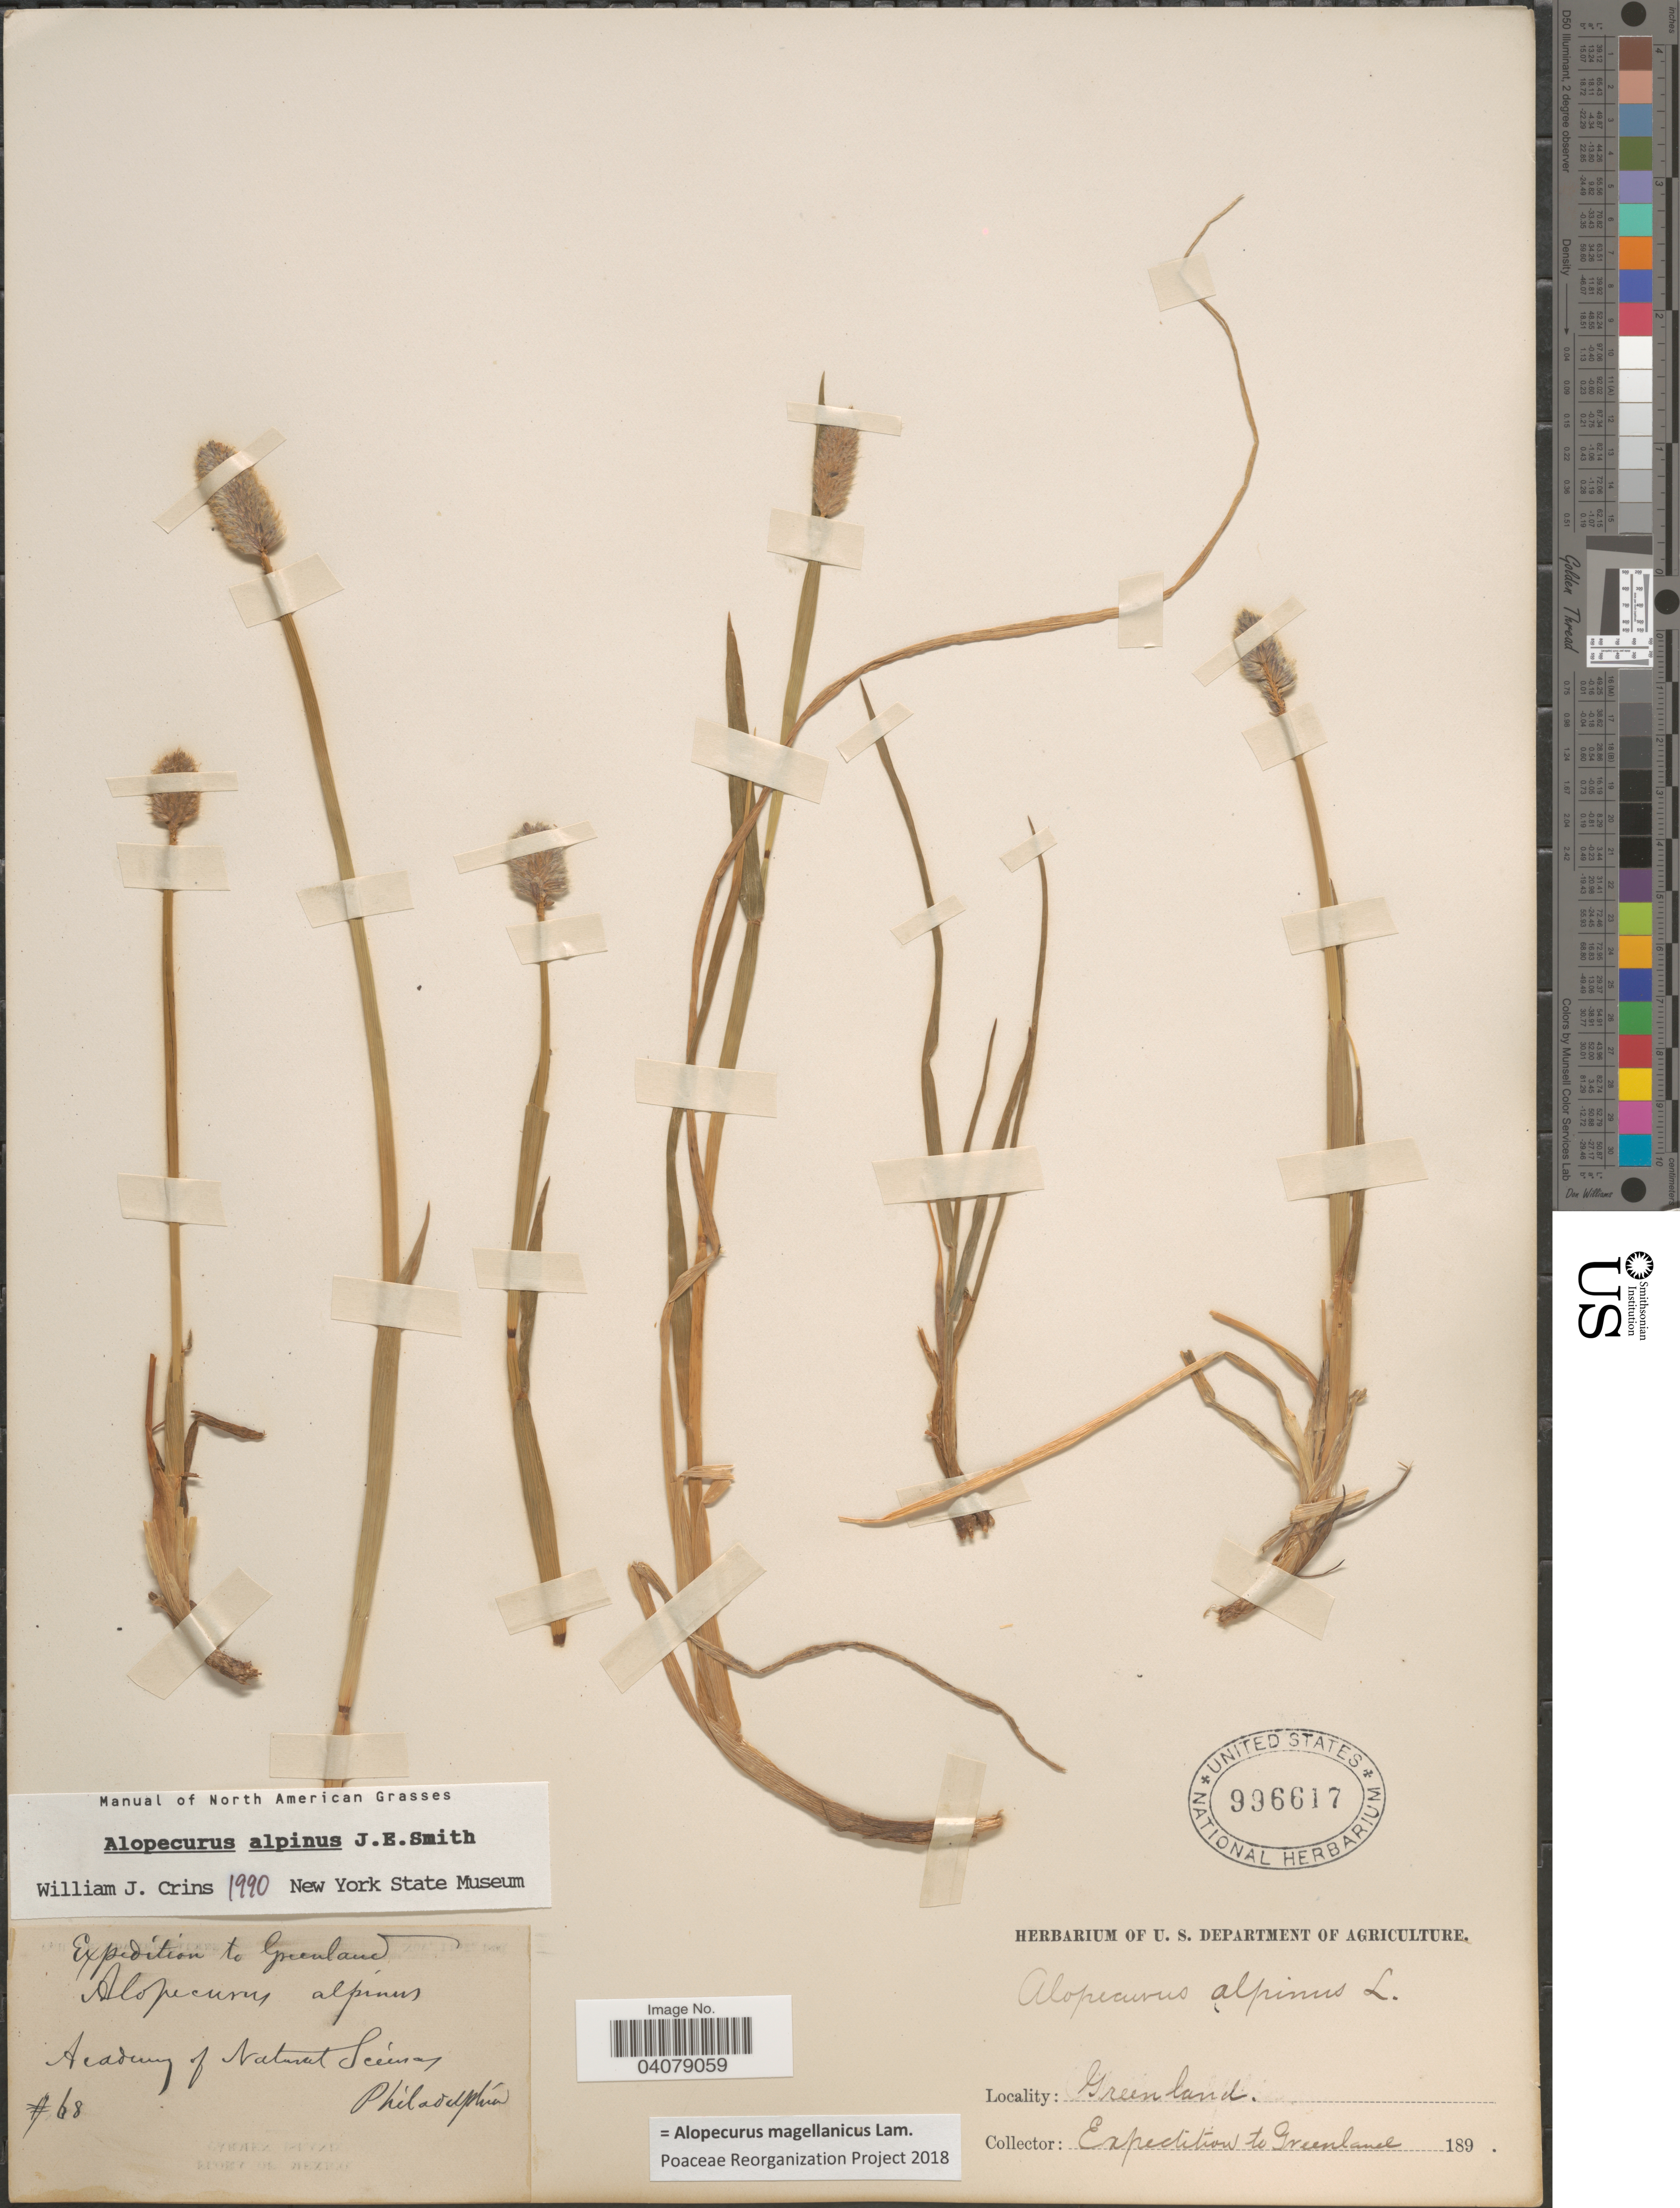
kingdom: Plantae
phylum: Tracheophyta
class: Liliopsida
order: Poales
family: Poaceae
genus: Alopecurus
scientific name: Alopecurus magellanicus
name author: Lam.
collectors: Expedition to Greenland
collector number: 68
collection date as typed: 189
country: Greenland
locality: Academy of Natural Science Philadelphia.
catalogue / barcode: US 996617